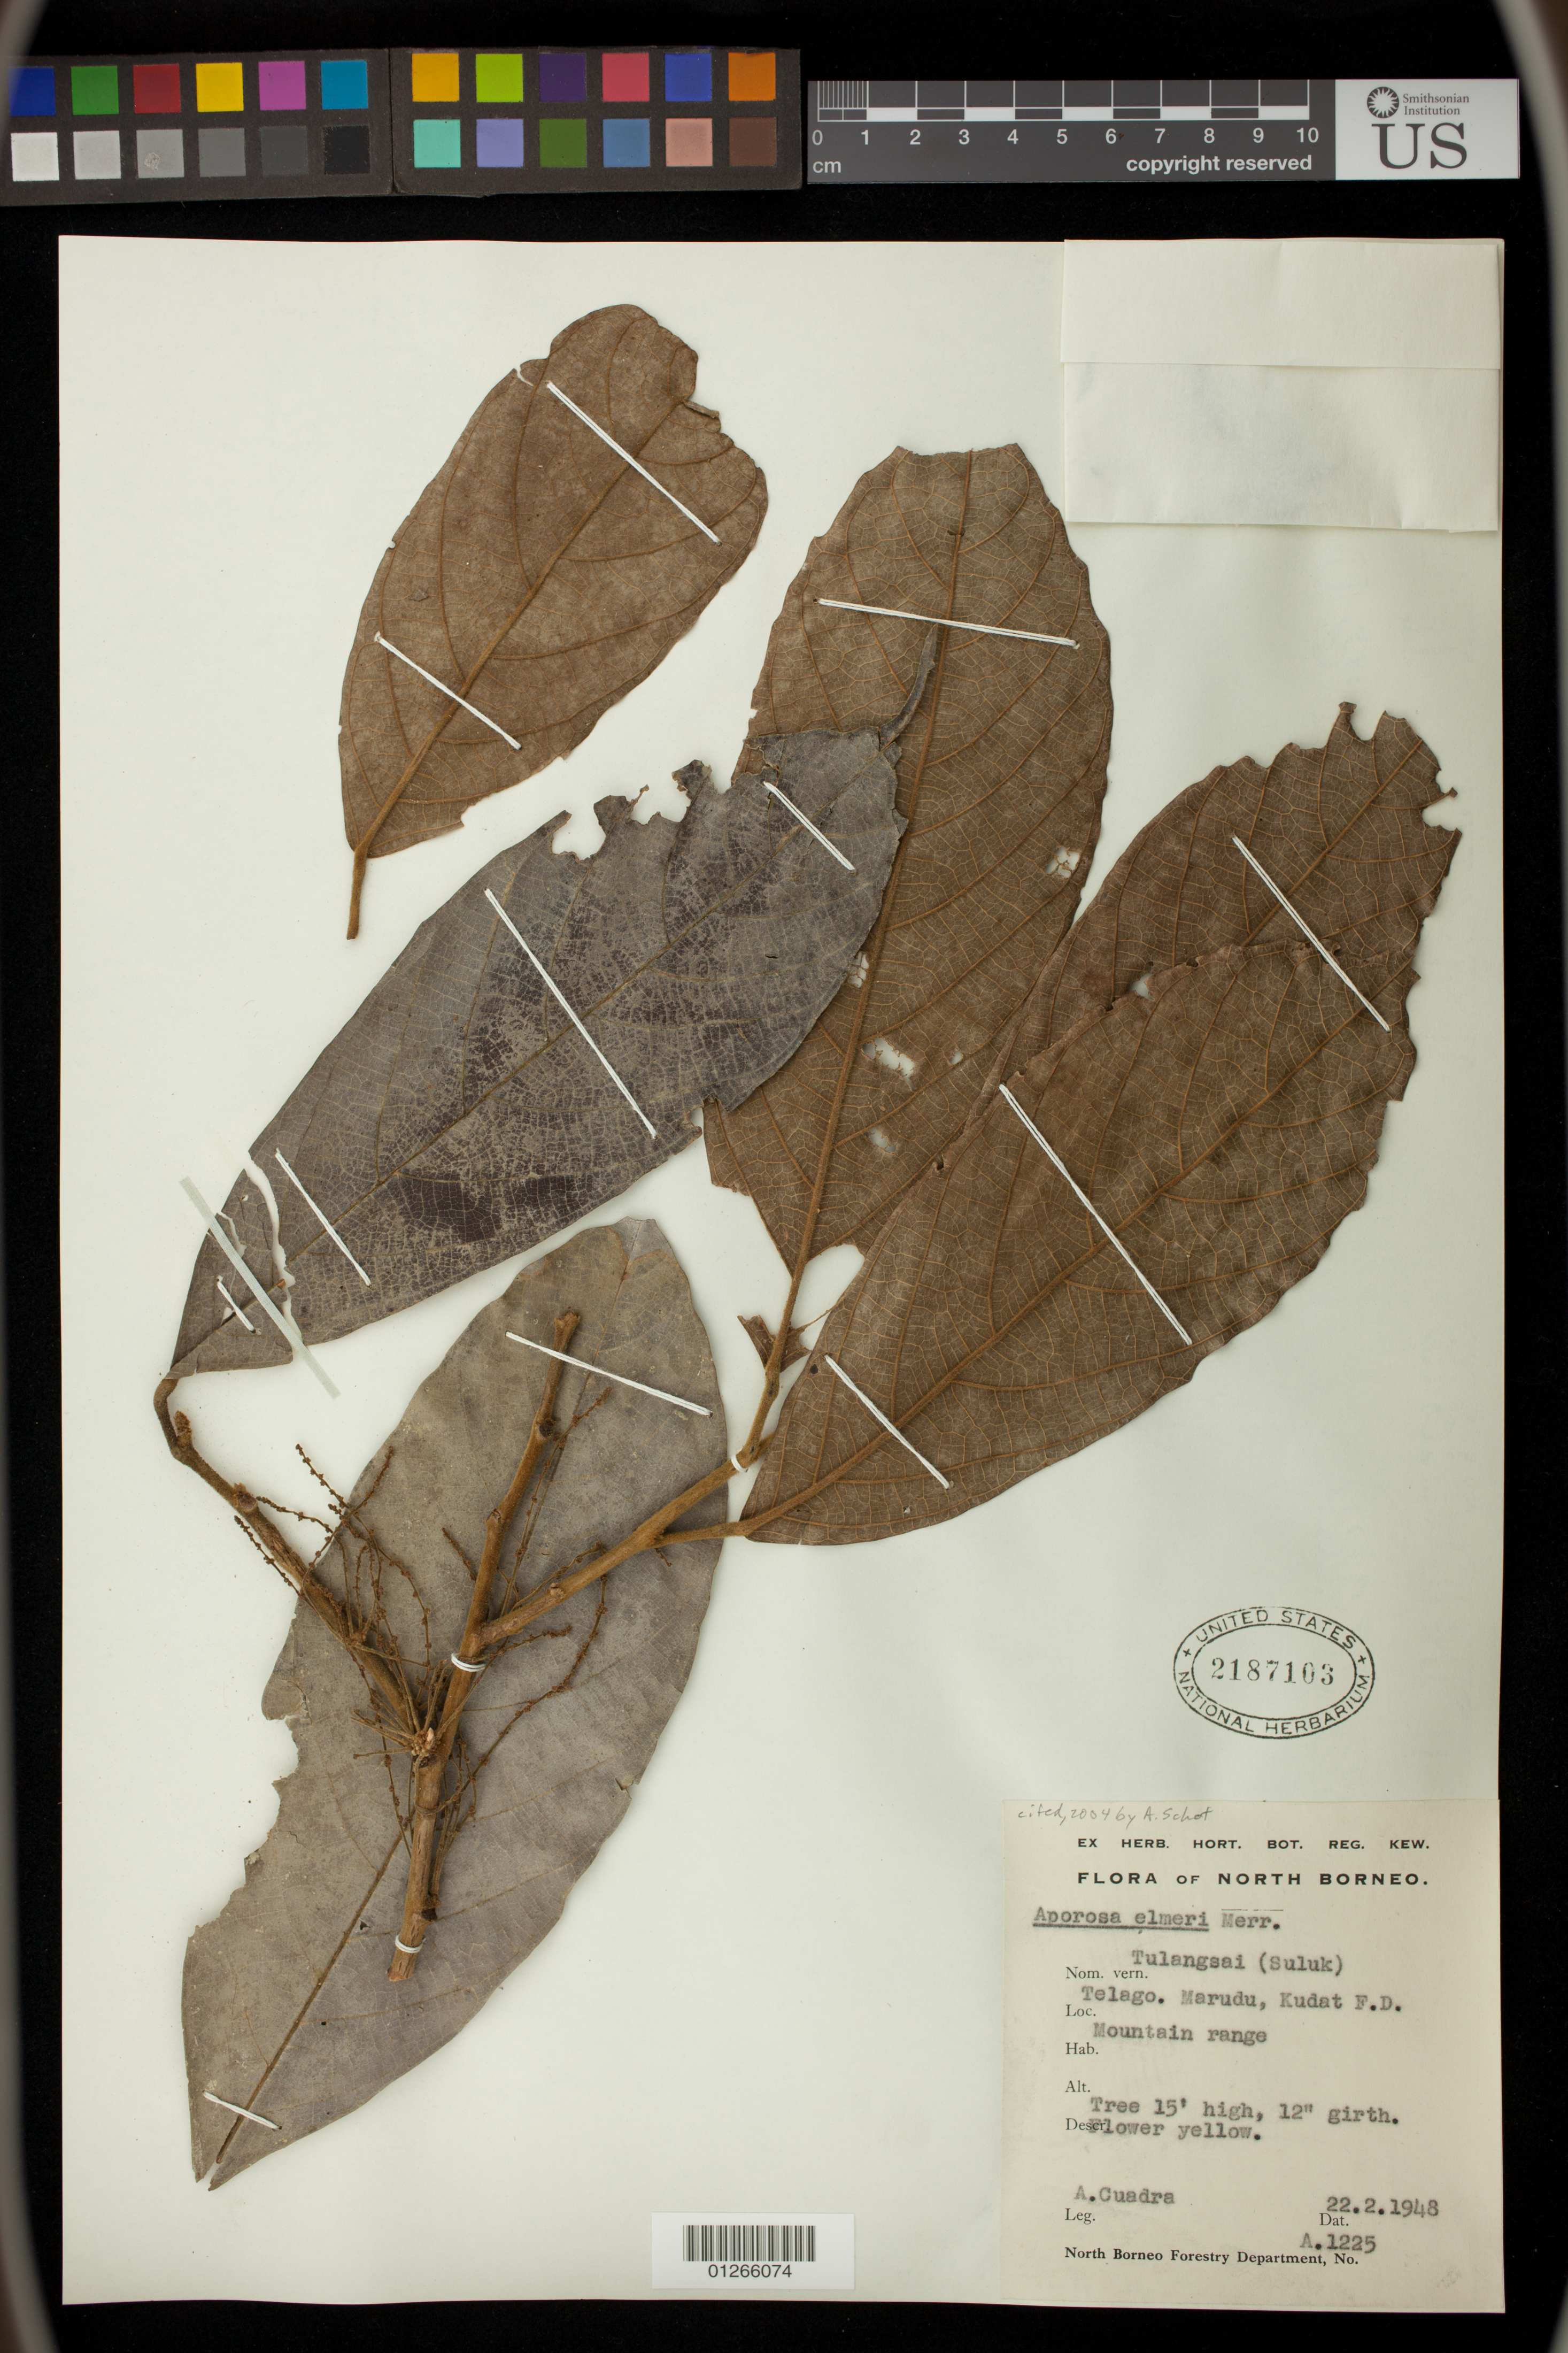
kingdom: Plantae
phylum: Tracheophyta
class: Magnoliopsida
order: Malpighiales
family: Phyllanthaceae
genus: Aporosa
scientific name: Aporosa elmeri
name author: Merr.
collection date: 1948-02-22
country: Malaysia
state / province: Sabah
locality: North Borneo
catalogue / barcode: US 2187103